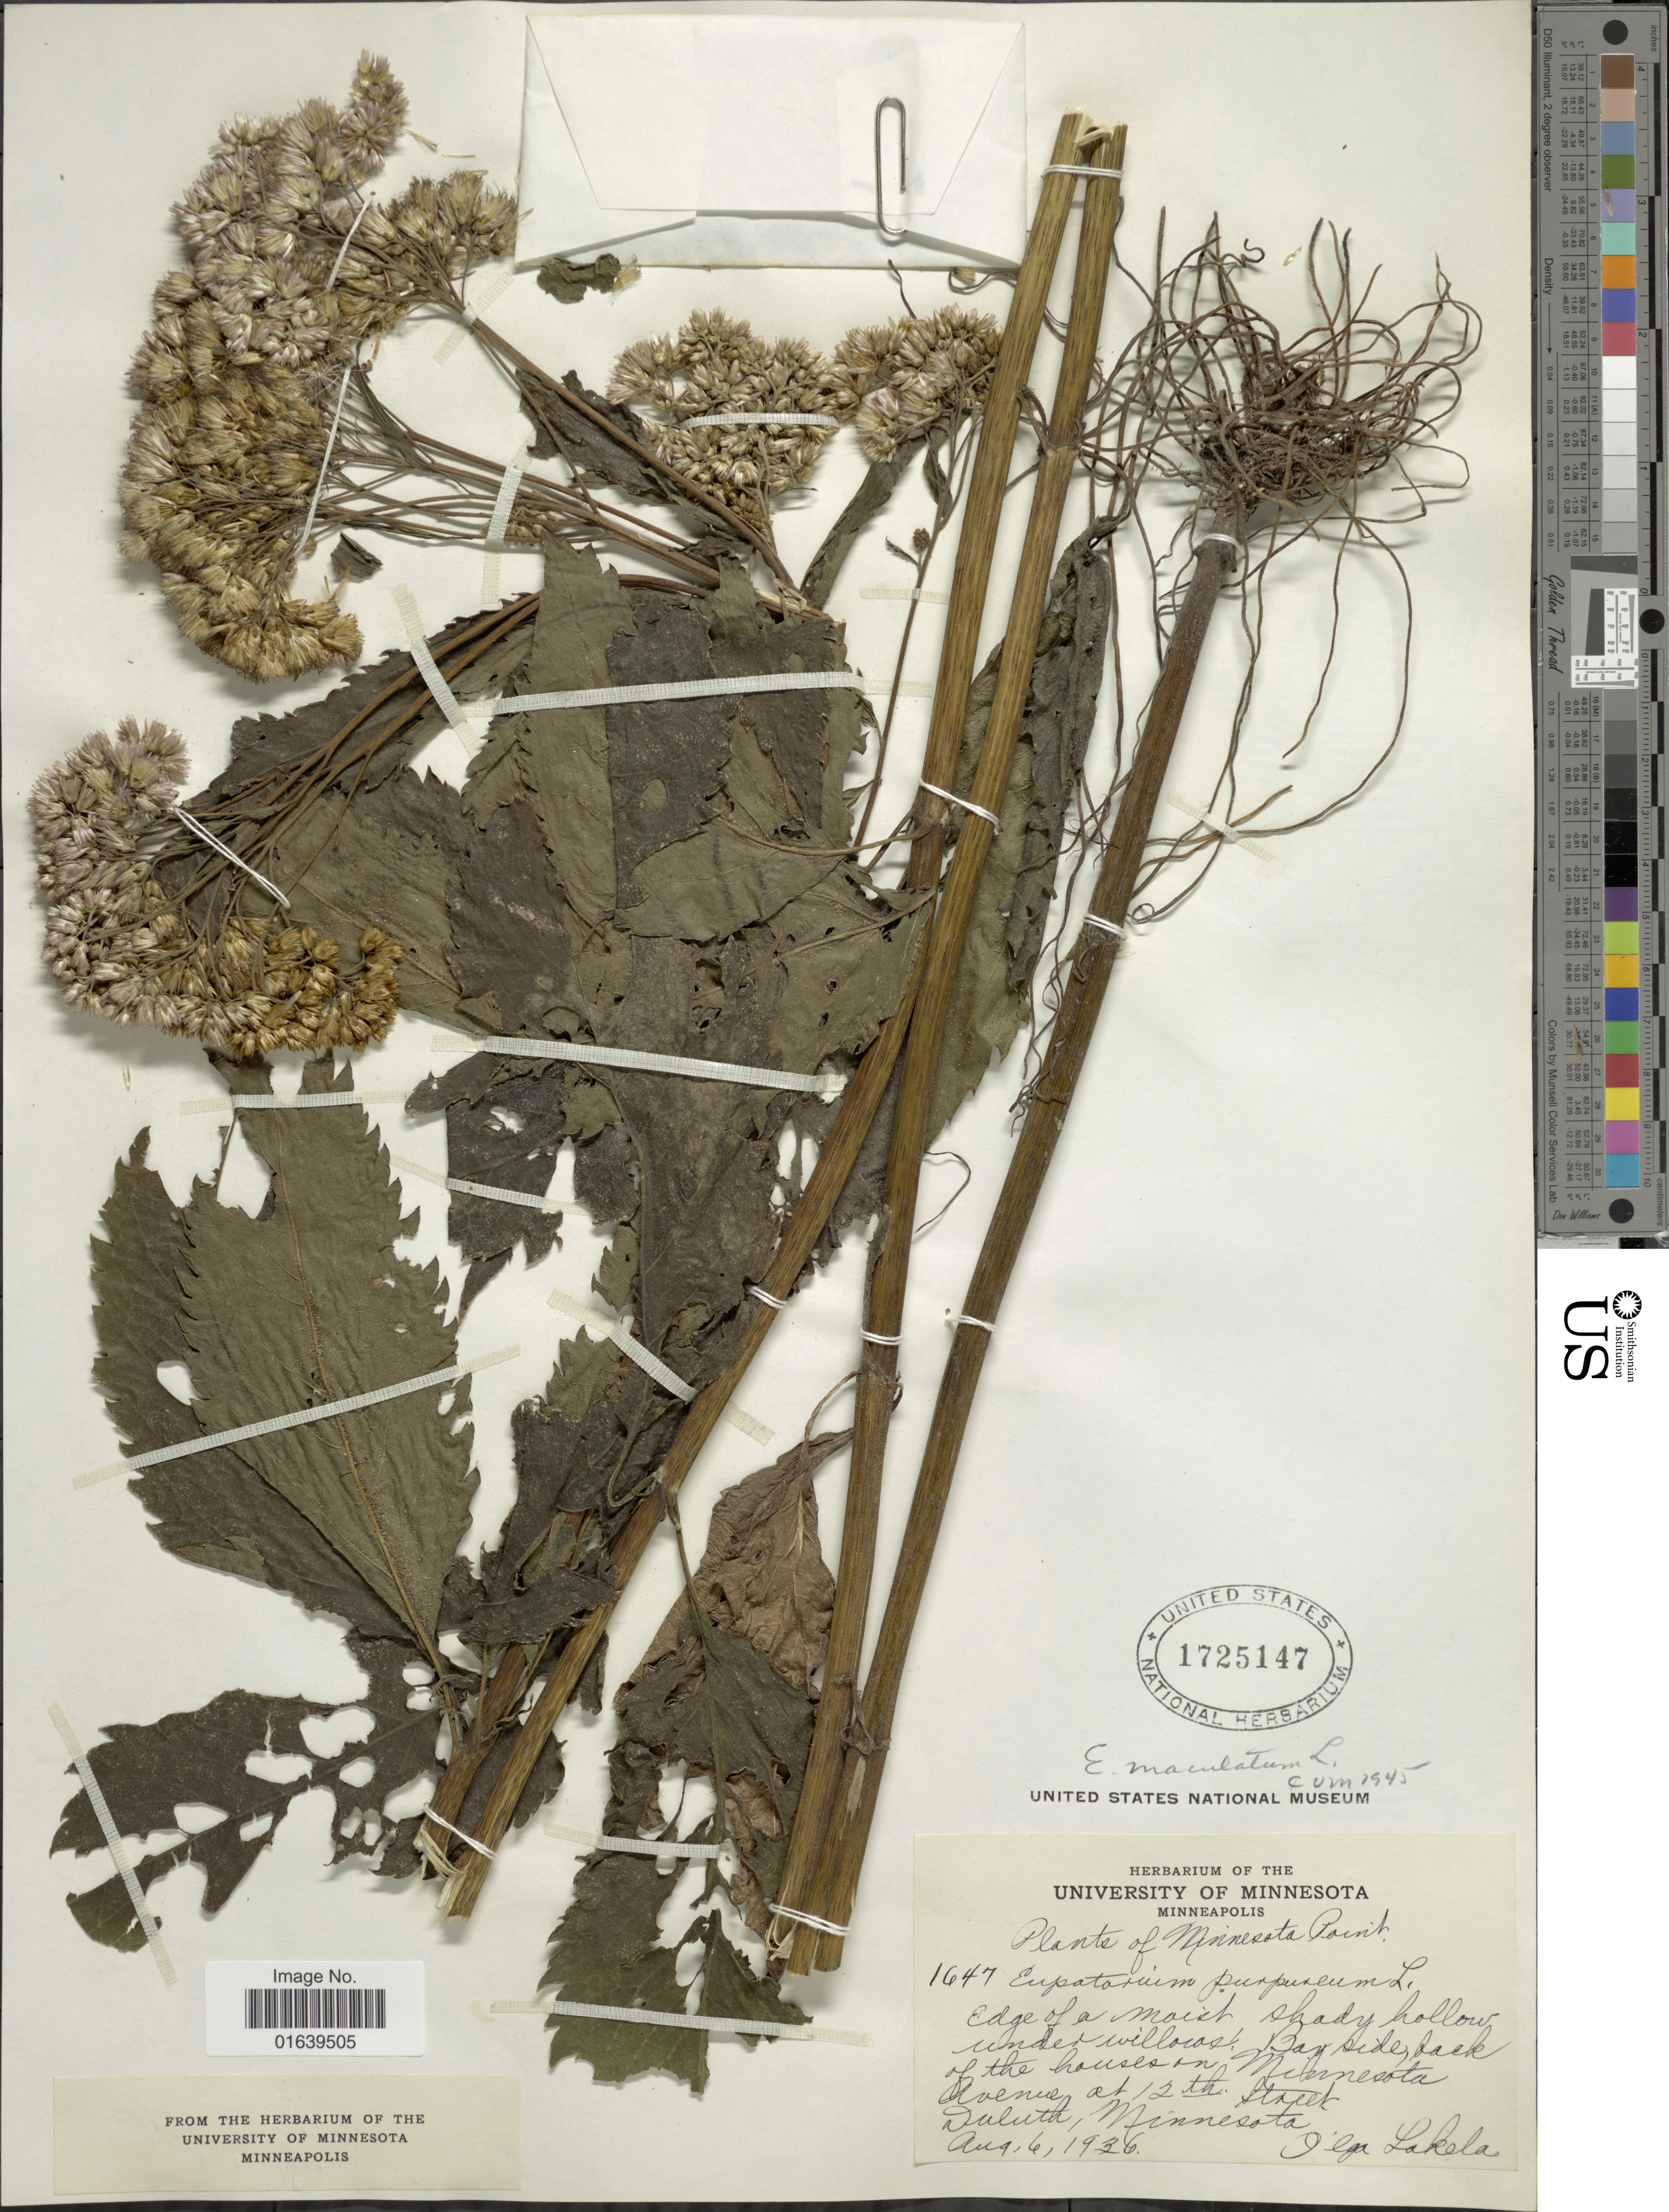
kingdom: Plantae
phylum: Tracheophyta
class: Magnoliopsida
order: Asterales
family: Asteraceae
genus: Eupatorium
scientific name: Eupatorium maculatum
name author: L.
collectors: O. K. Lakela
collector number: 1647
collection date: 1936-08-06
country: United States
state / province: Minnesota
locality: Edge of a moist shady hollow under willows. Bay side, back of the houses on Minnesota Avenue, at 12th street, Duluth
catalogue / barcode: US 1725147